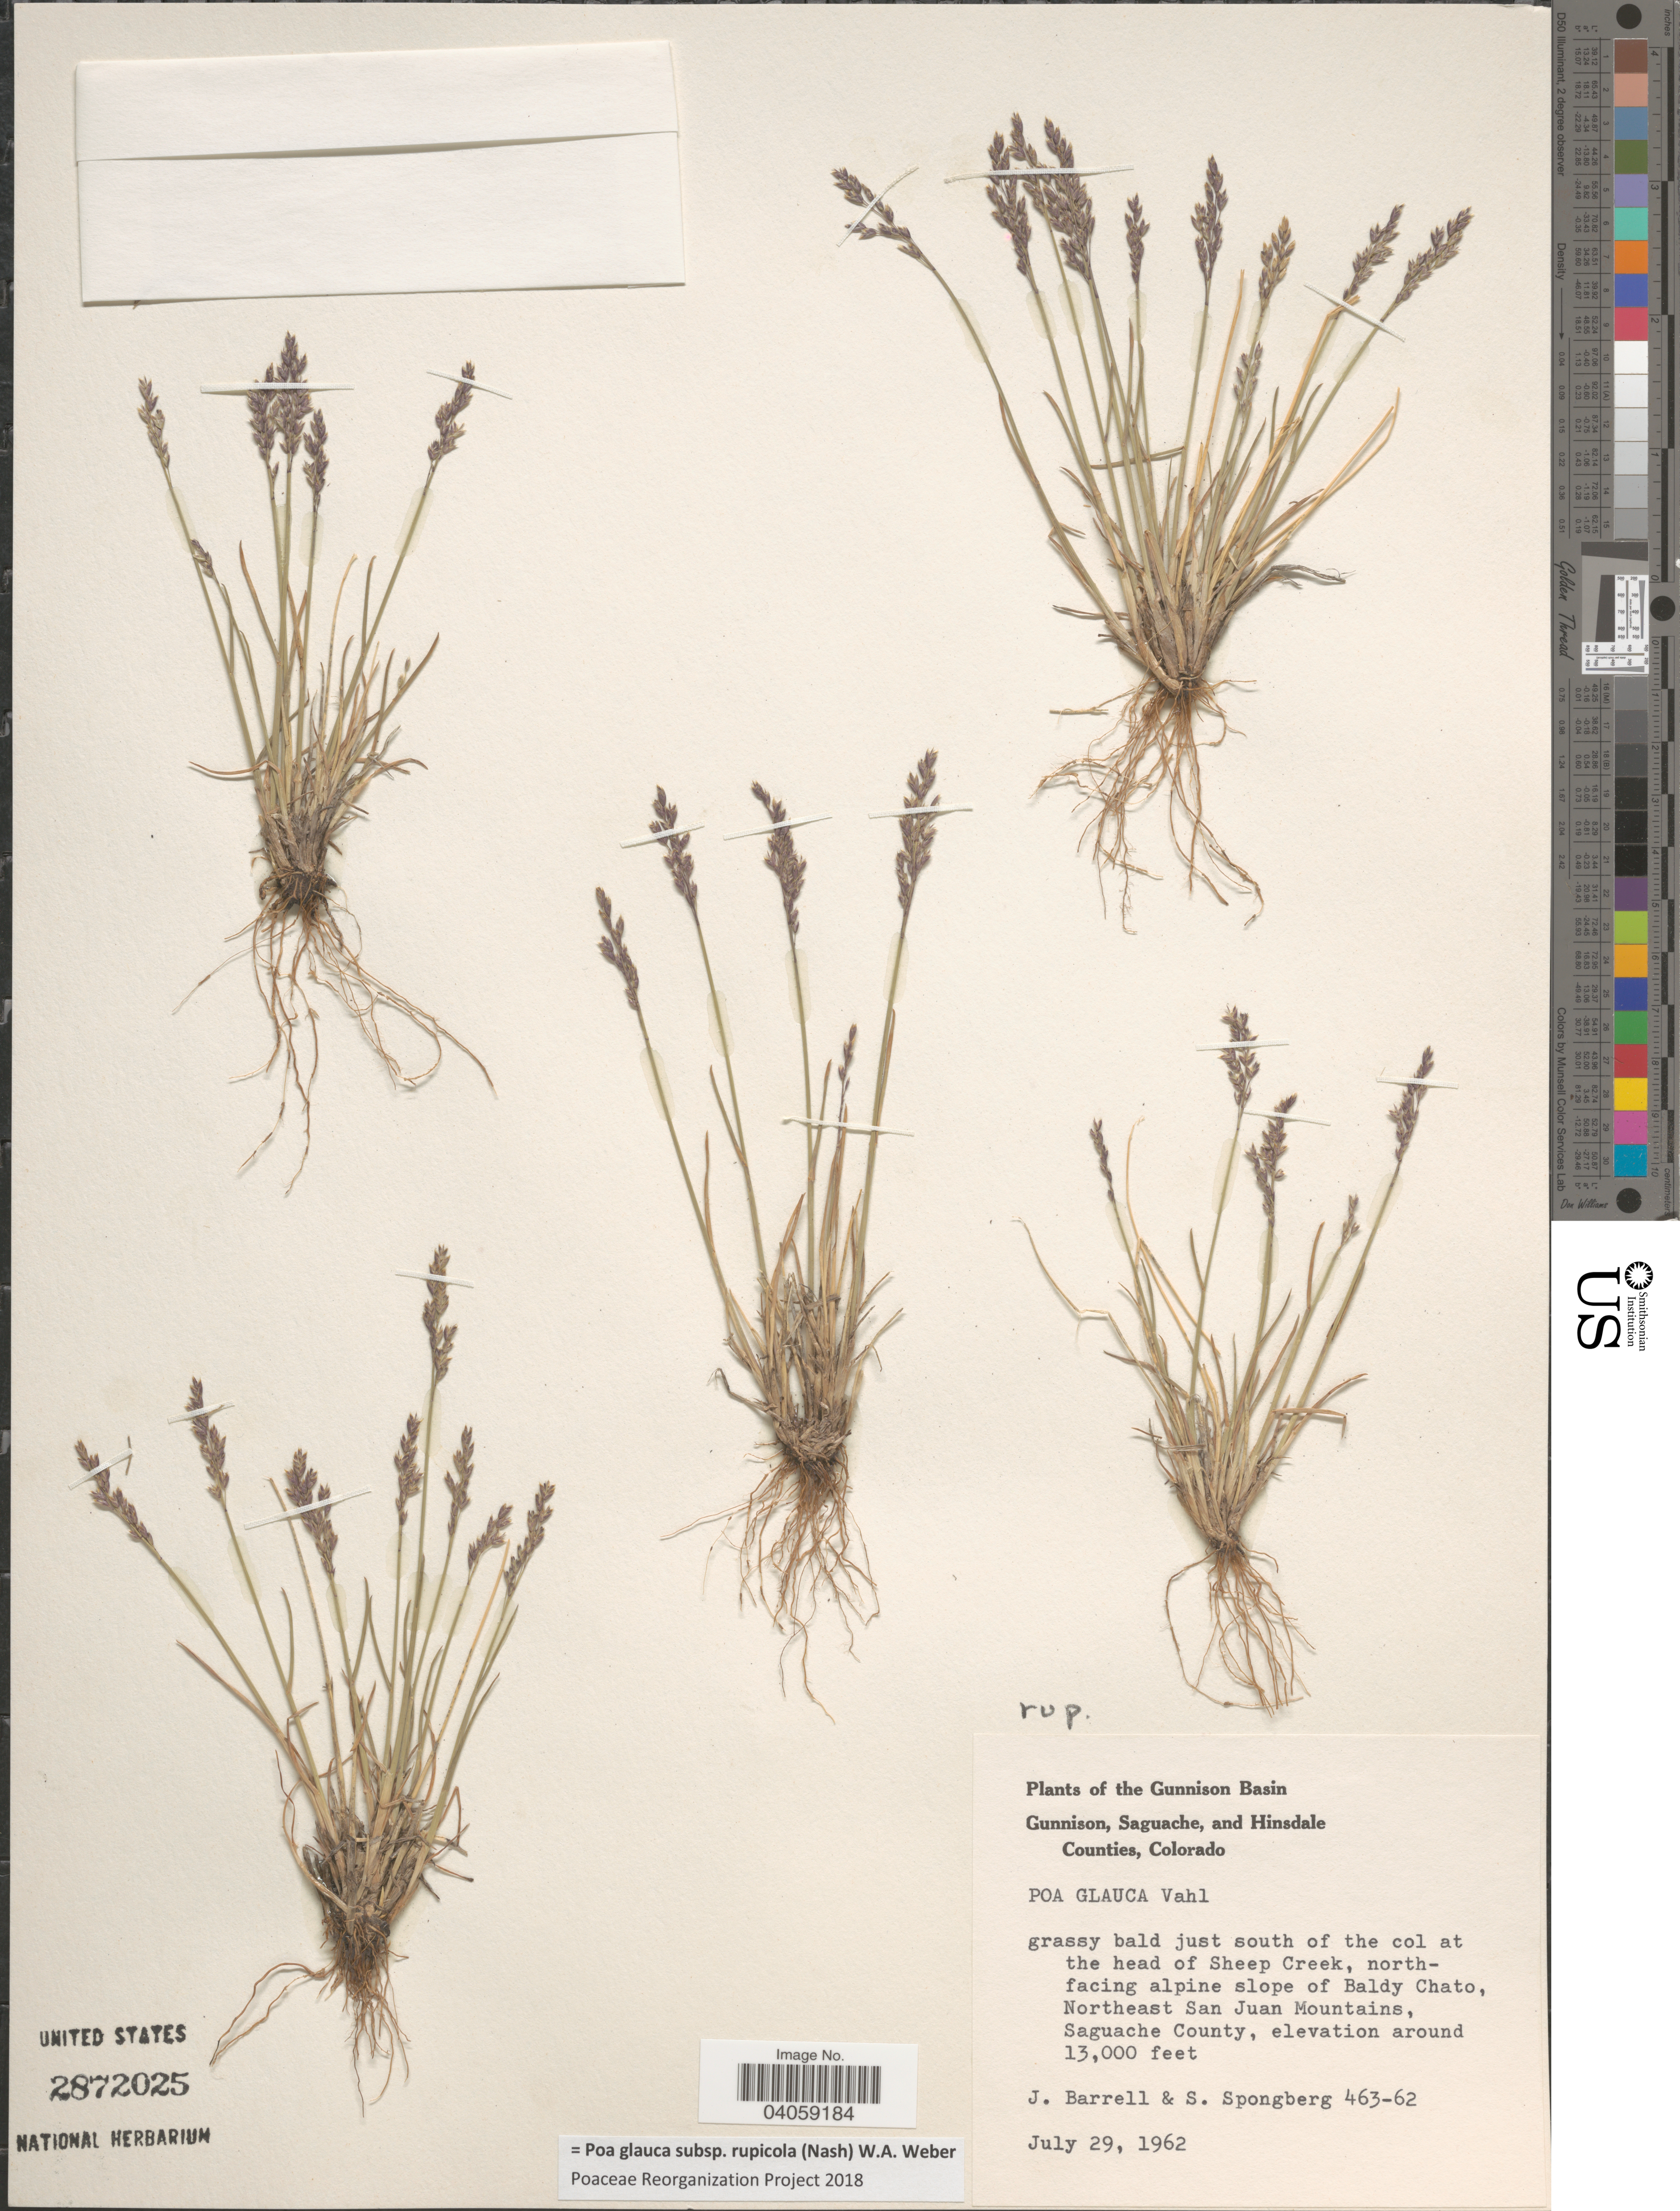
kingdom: Plantae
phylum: Tracheophyta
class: Liliopsida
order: Poales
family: Poaceae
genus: Poa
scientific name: Poa glauca subsp. rupicola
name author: (Nash) W.A. Weber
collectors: J. Barrell & S. A.Spongberg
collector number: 463-62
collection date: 1962-07-29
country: United States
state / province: Colorado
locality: Gunnison Basin. Grassy bald just south of the col at the head of Sheep Creek, north-facing alpine slope of Baldy Chato, Northeast San Juan Mountains, Saguache County.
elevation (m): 3962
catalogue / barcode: US 2872025